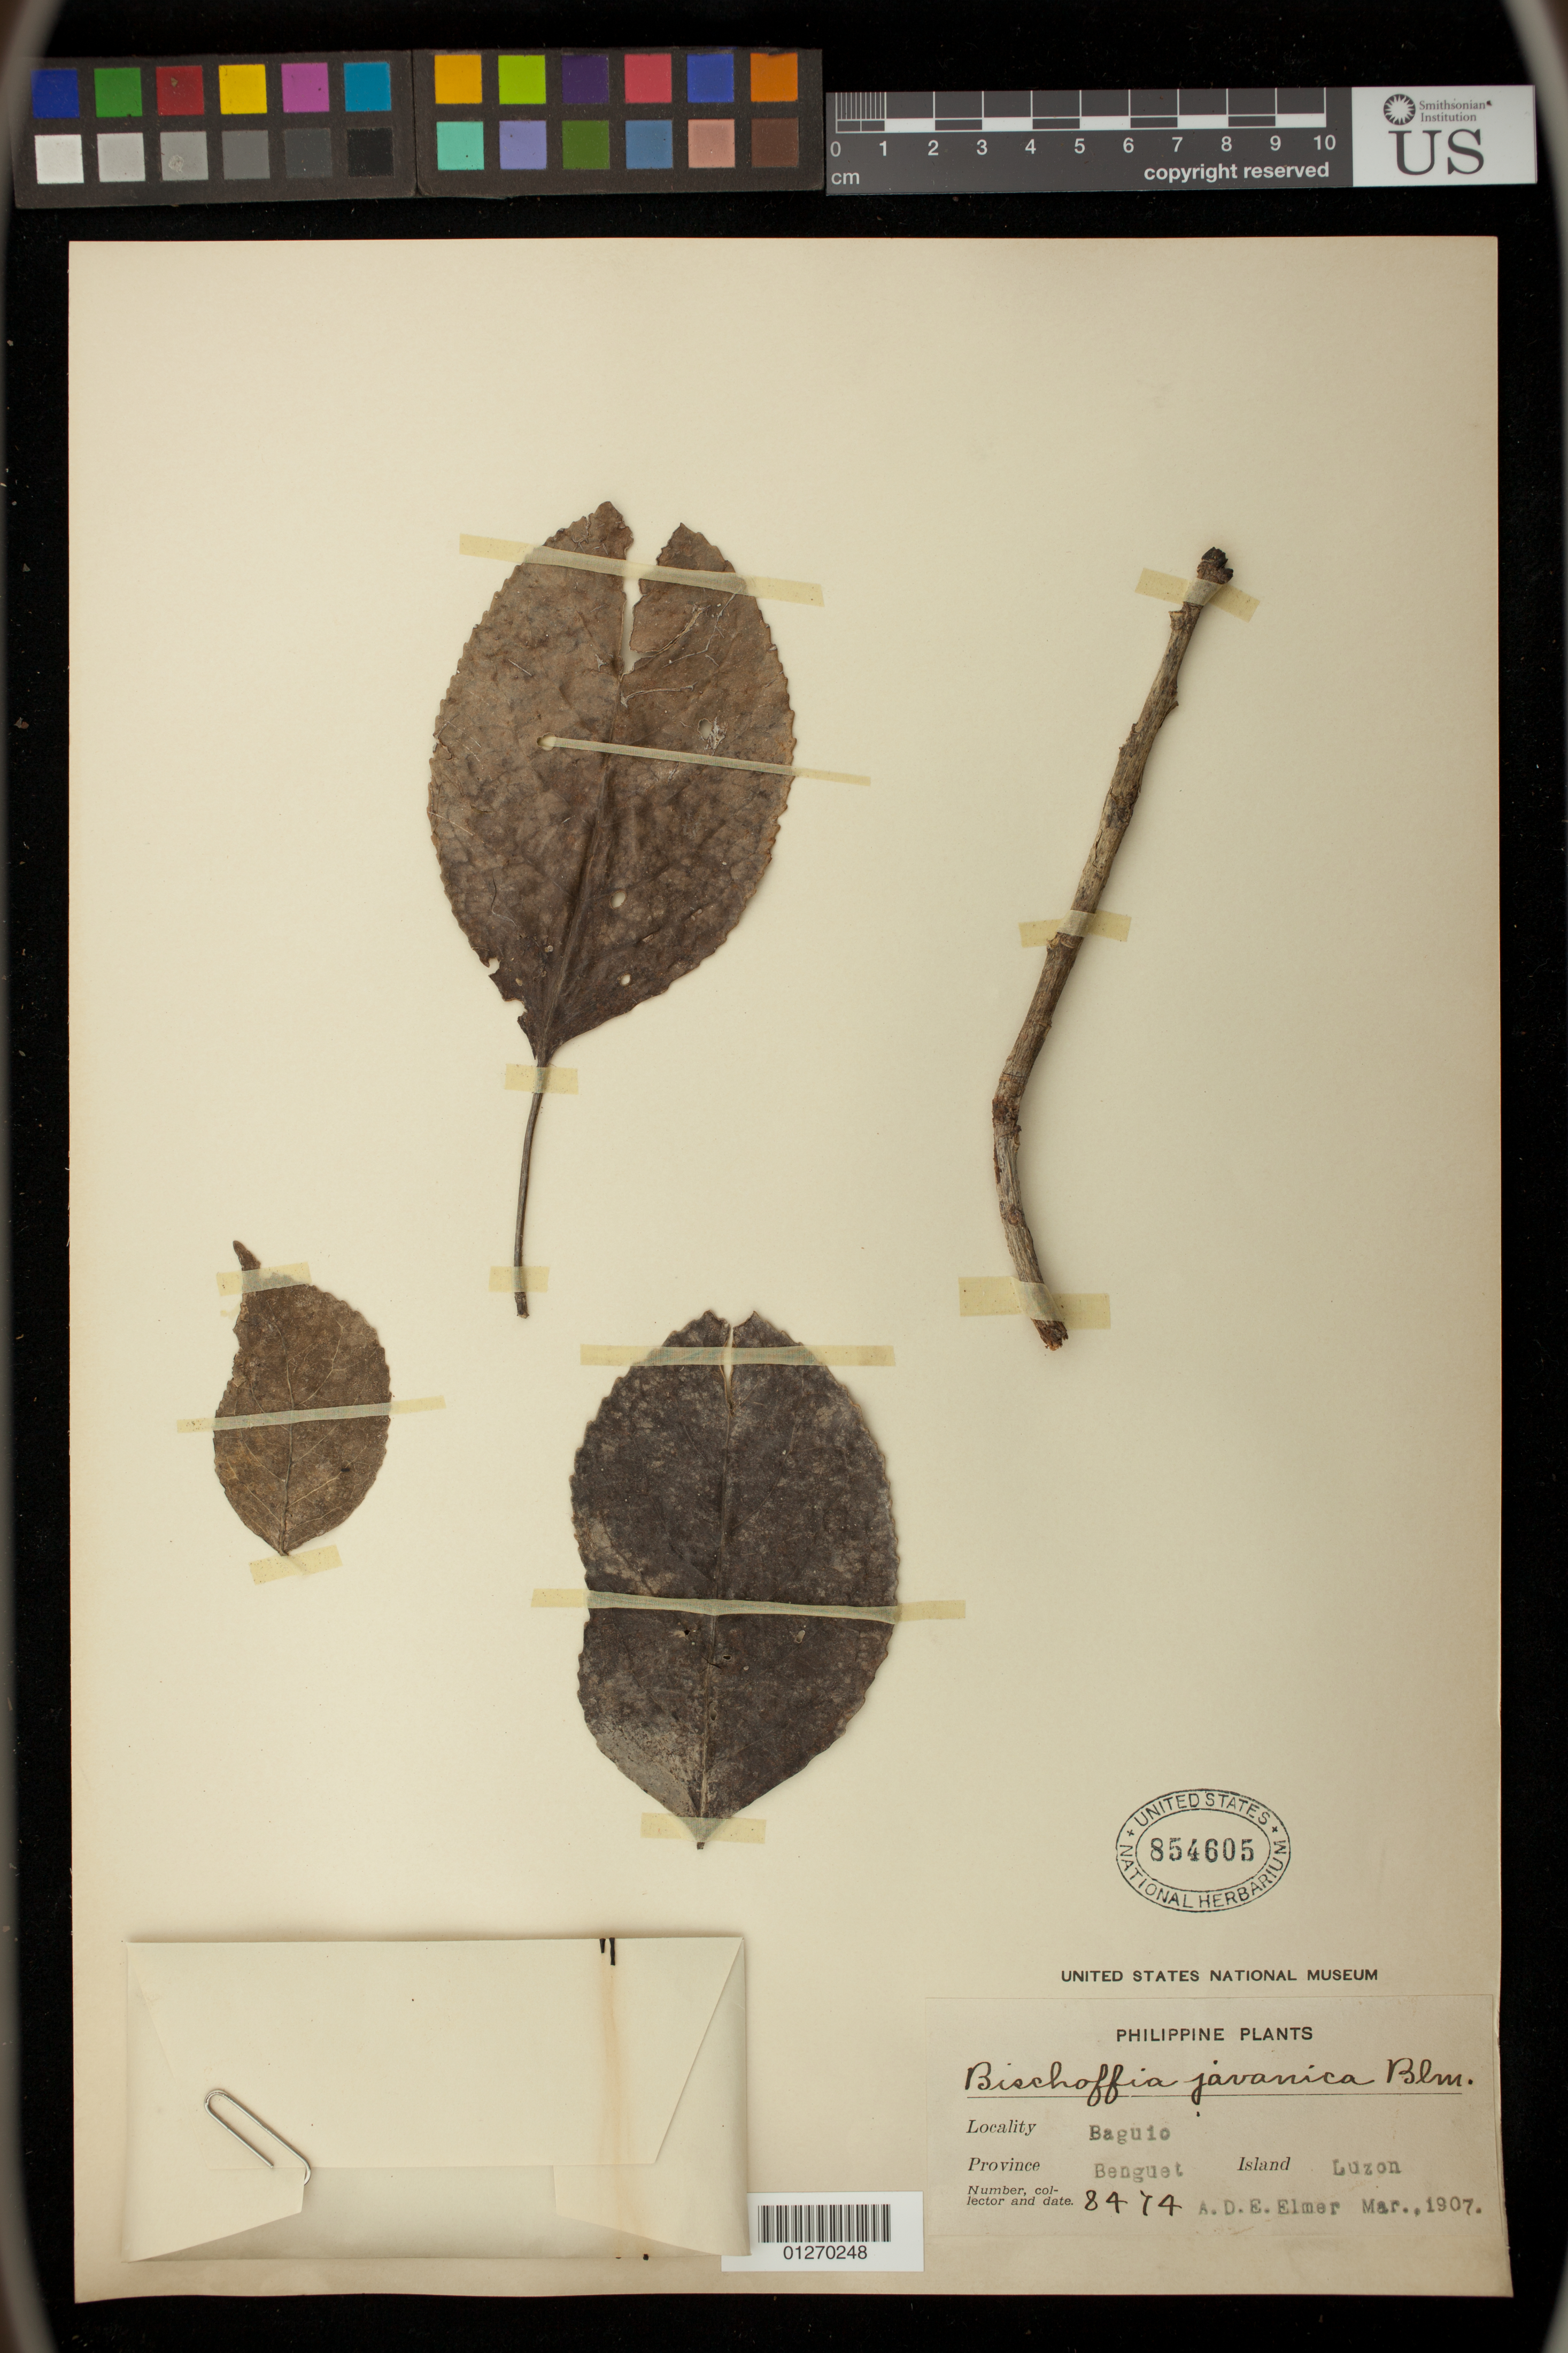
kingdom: Plantae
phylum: Tracheophyta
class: Magnoliopsida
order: Malpighiales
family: Phyllanthaceae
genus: Bischofia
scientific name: Bischofia javanica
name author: Blume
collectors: A. D. E. Elmer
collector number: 8474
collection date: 1907-03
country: Philippines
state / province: Cordillera (Administrative Region)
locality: Locality: Baguio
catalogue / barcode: US 854605